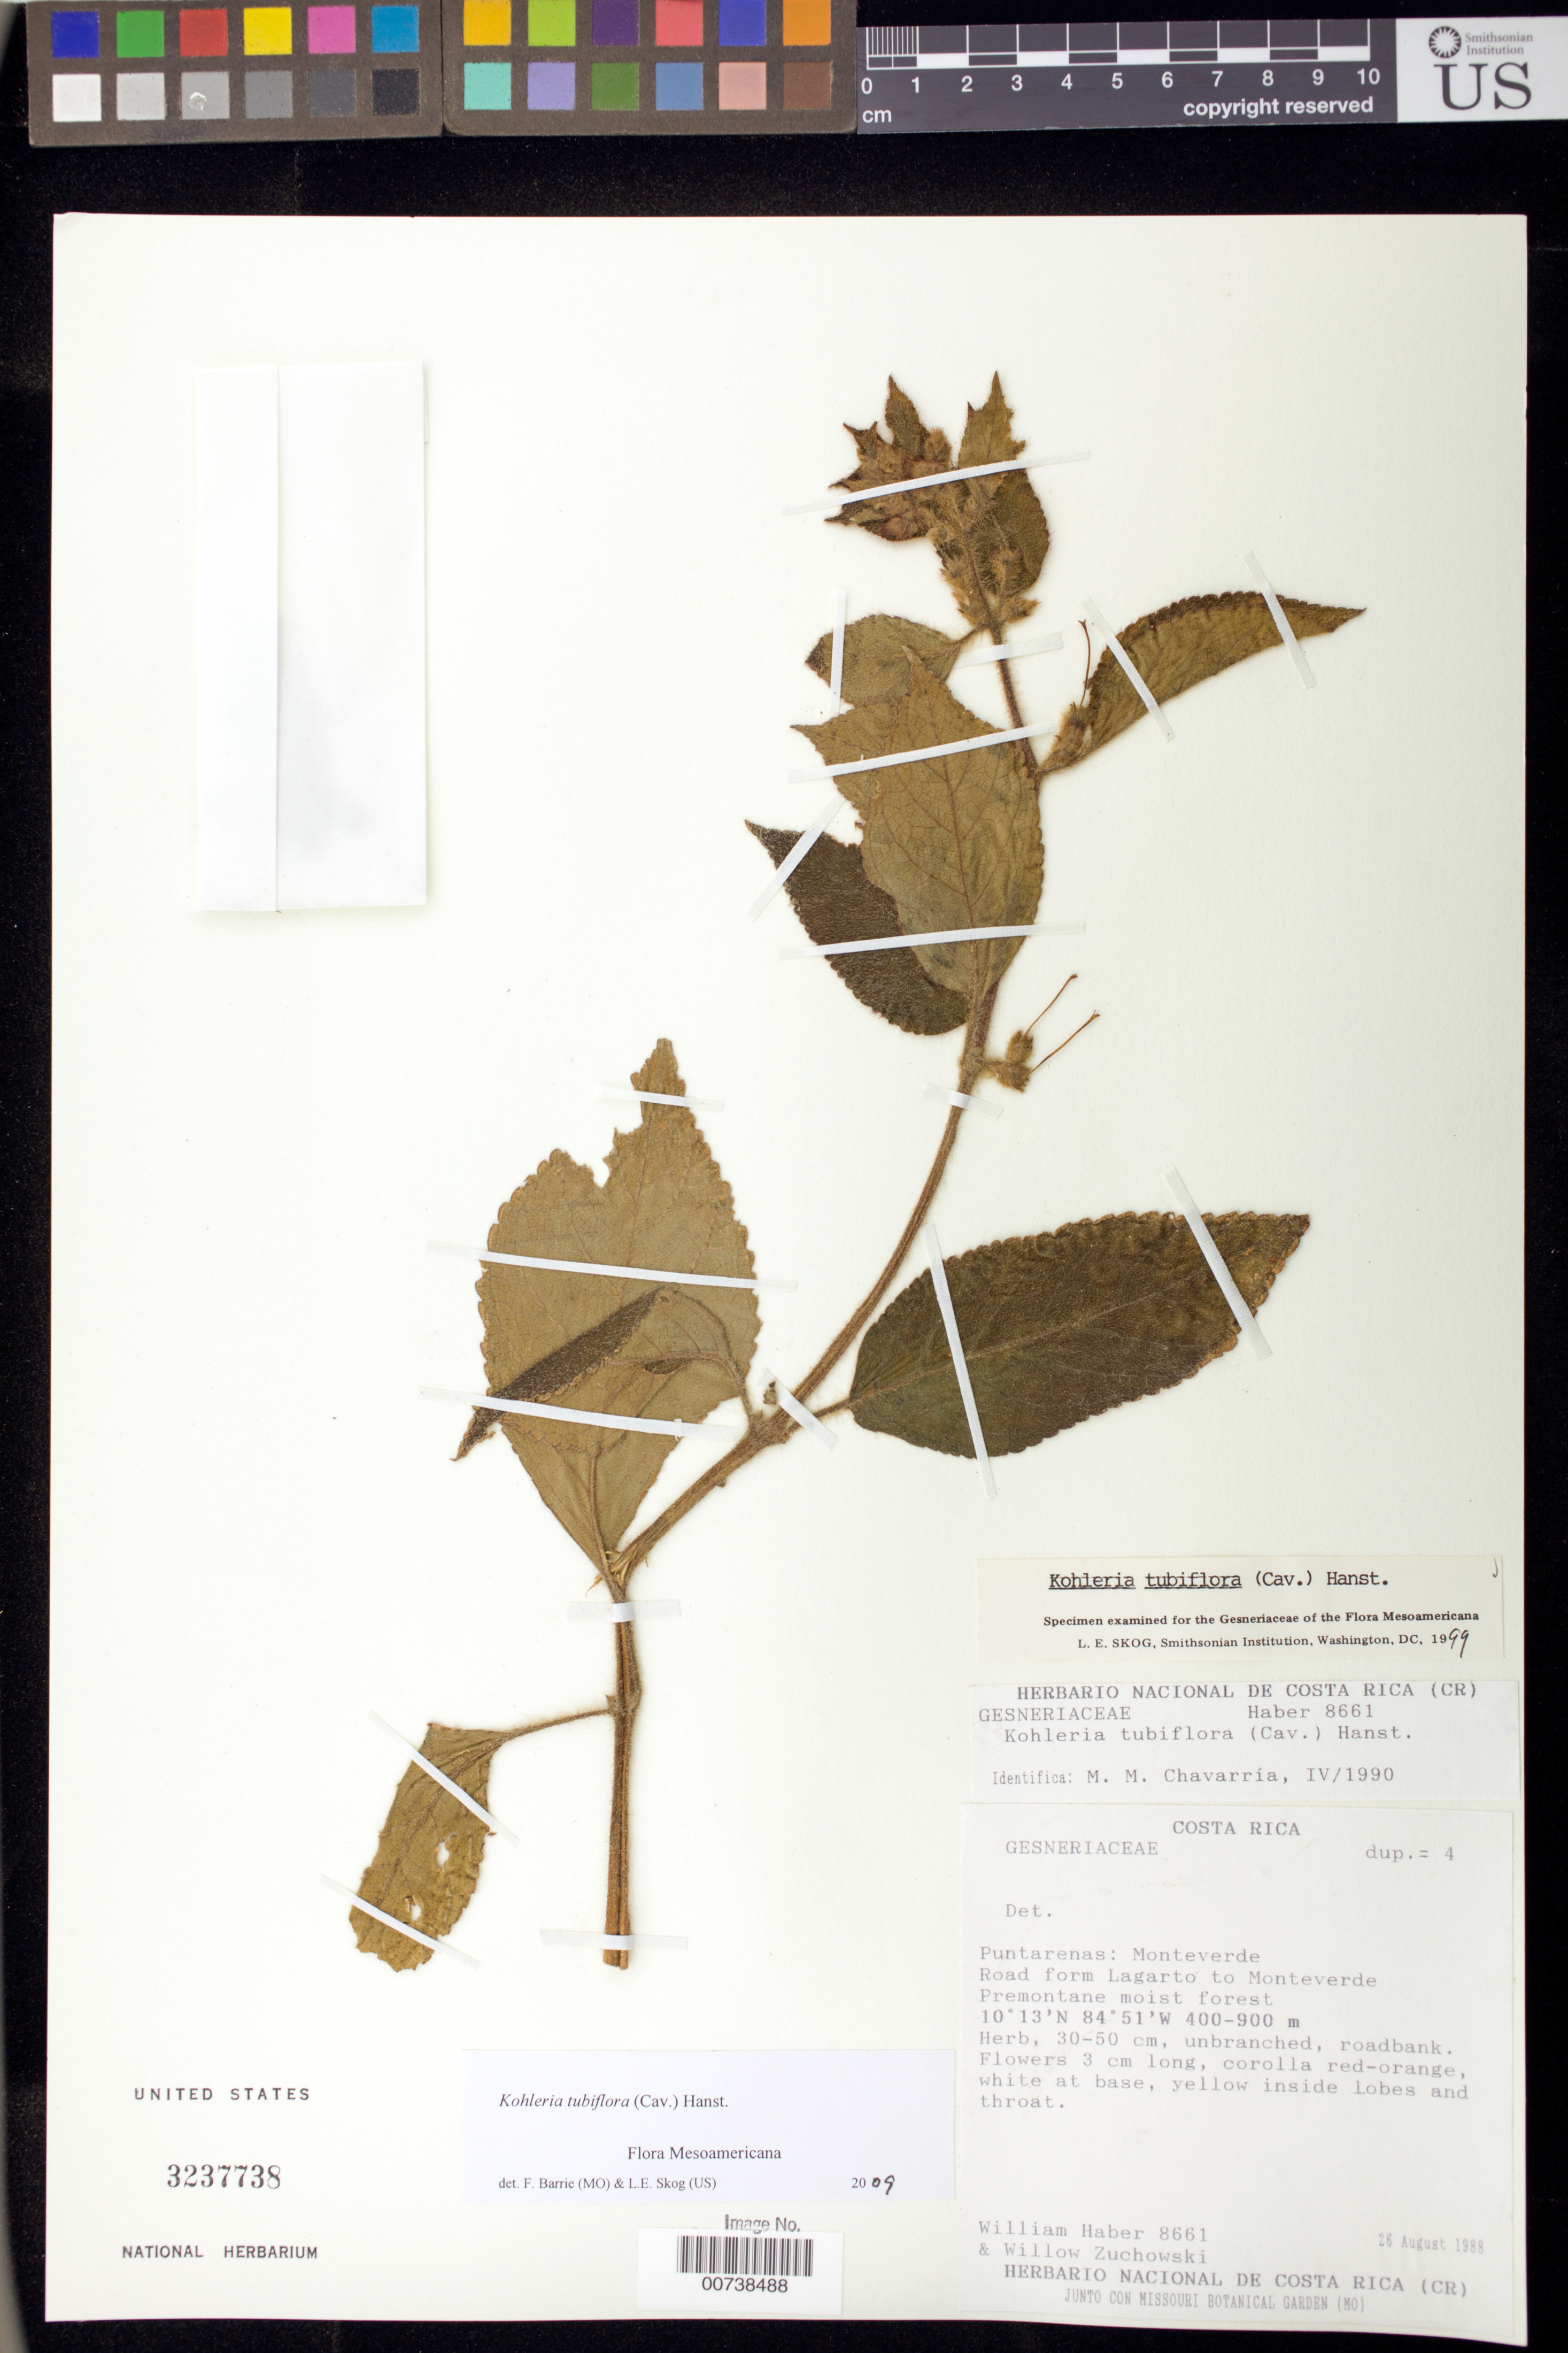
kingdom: Plantae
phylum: Tracheophyta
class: Magnoliopsida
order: Lamiales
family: Gesneriaceae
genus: Kohleria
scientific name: Kohleria tubiflora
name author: (Cav.) Hanst.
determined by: Skog, Laurence E.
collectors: W. Haber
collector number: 8661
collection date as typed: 26 Aug 1988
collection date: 1988-08-26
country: Costa Rica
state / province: Puntarenas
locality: Puntarenas: Monteverde. Road from Lagarto to Monteverde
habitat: Premontane moist forest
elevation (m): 400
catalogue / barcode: US 3237738